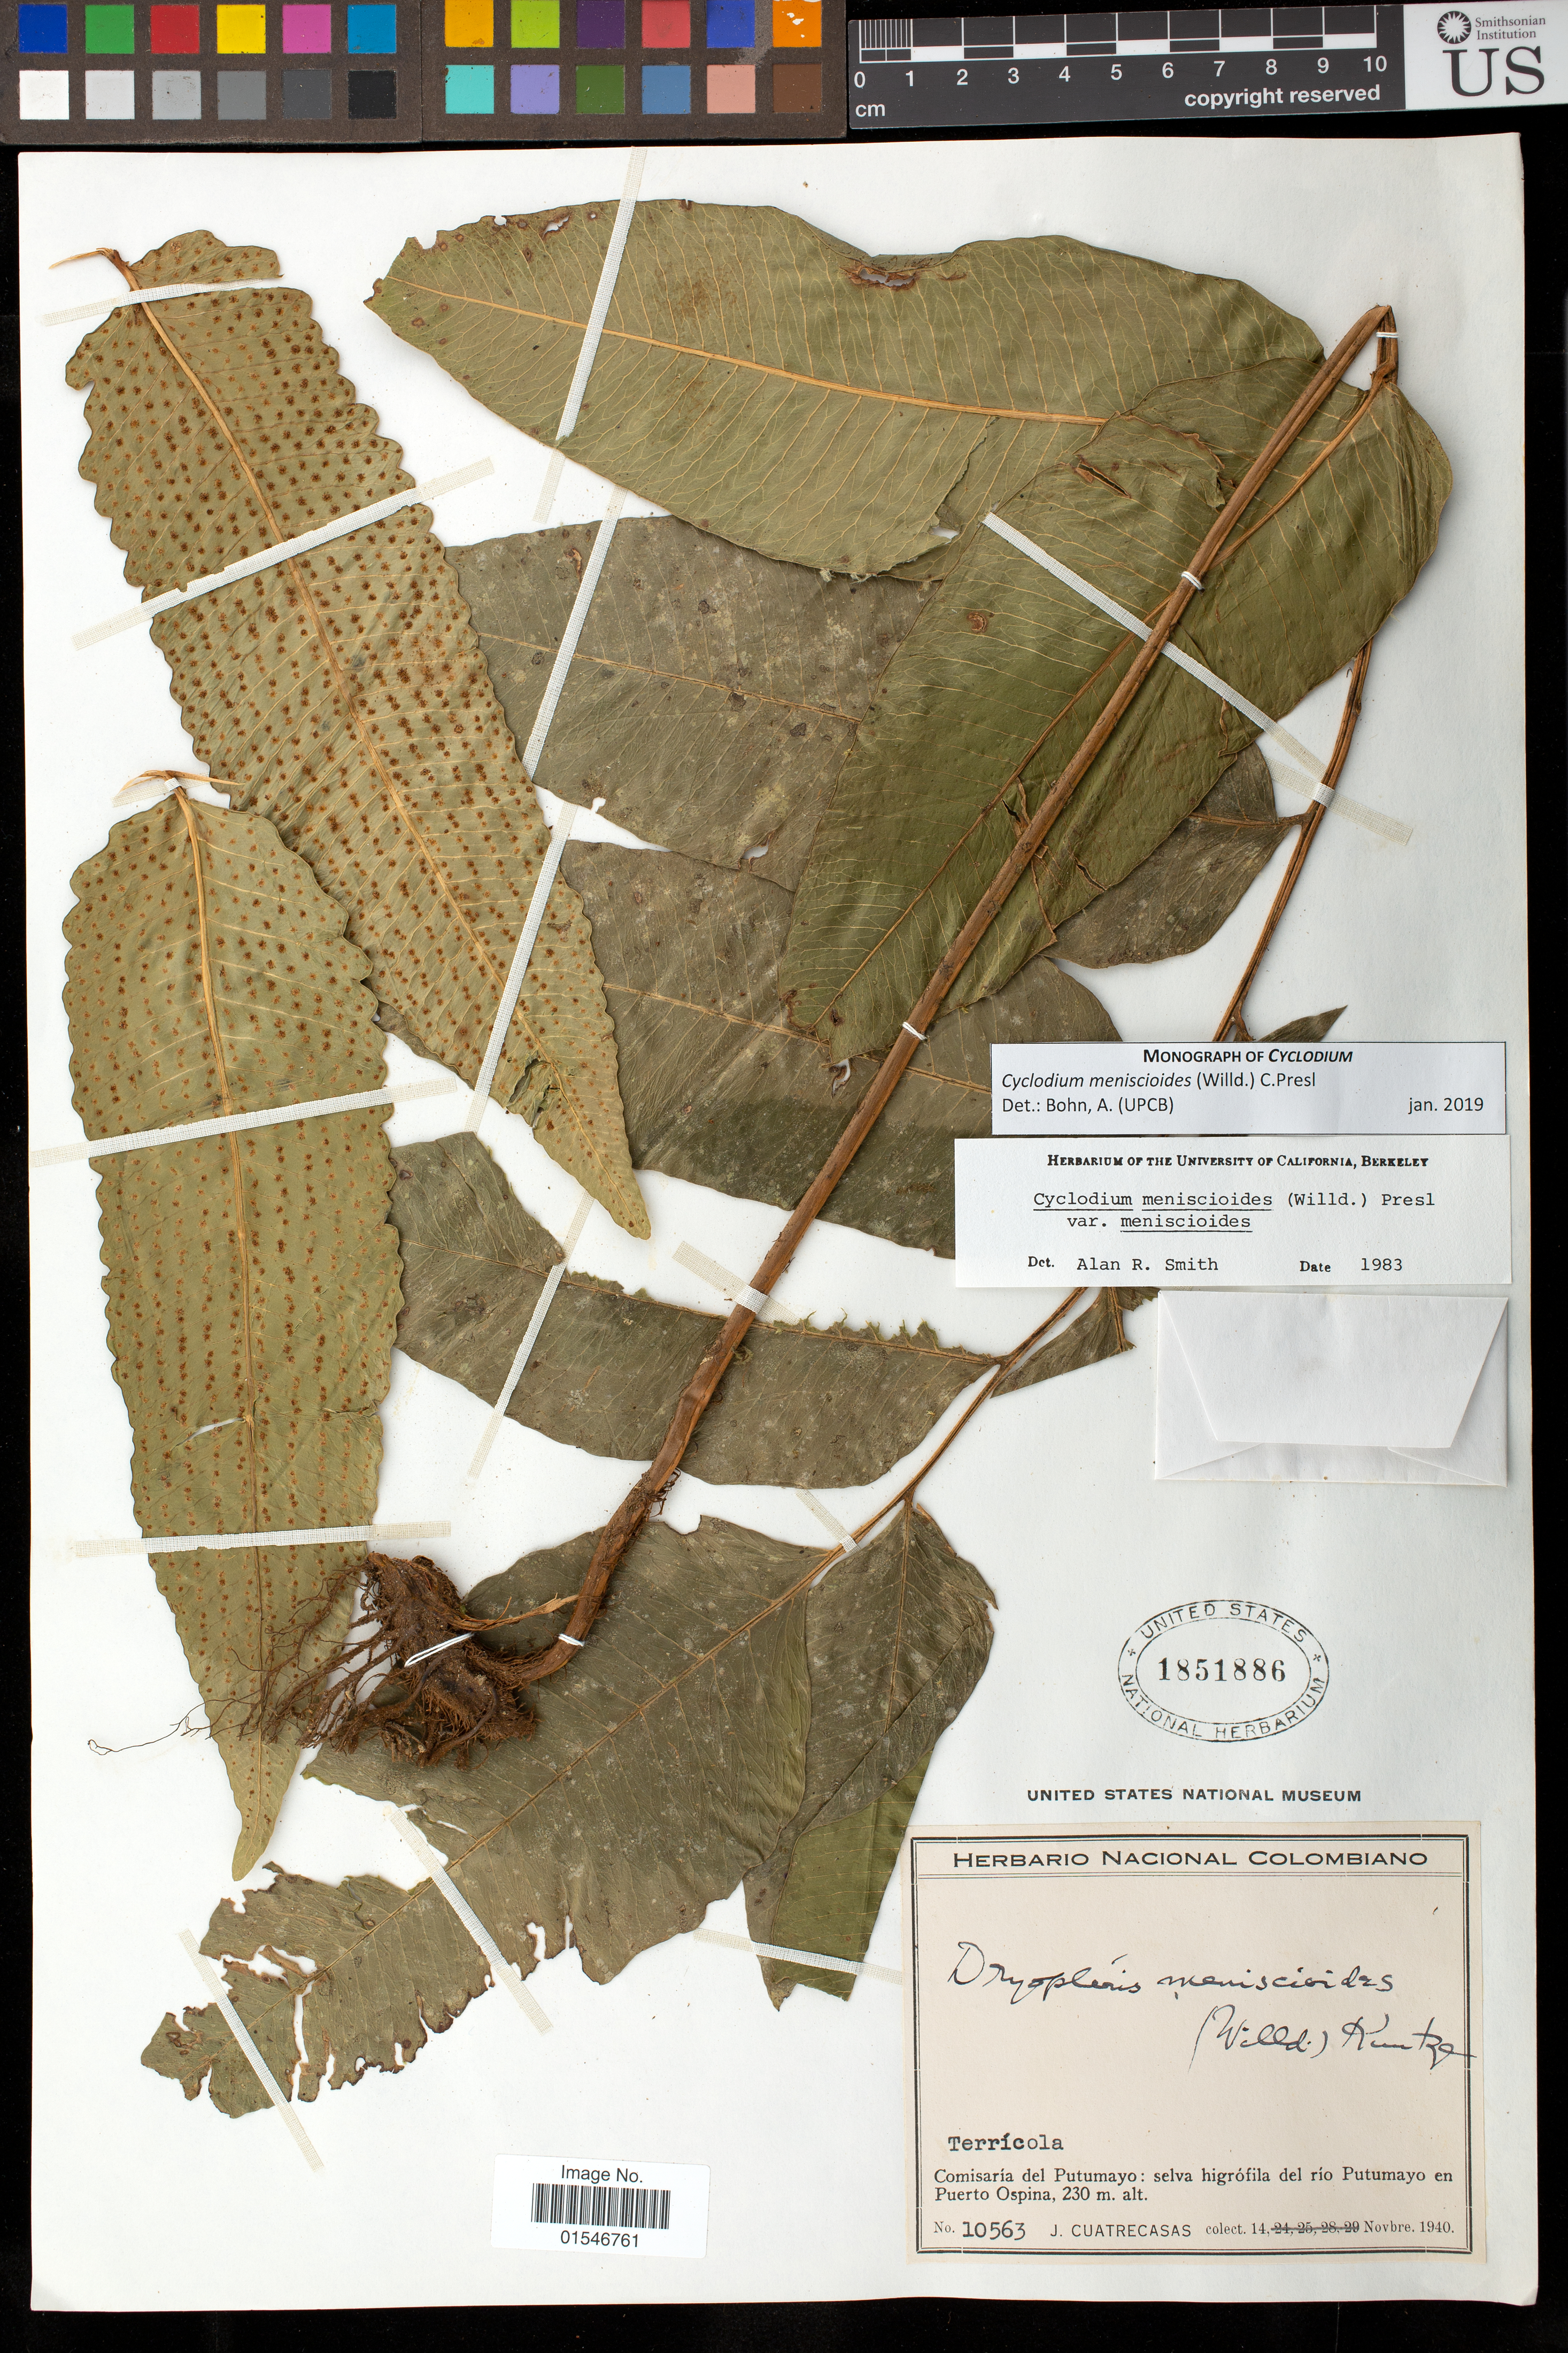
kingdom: Plantae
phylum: Tracheophyta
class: Polypodiopsida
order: Polypodiales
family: Dryopteridaceae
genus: Cyclodium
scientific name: Cyclodium meniscioides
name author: (Willd.) C. Presl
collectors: J. Cuatrecasas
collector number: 10563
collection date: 1940-11-14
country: Colombia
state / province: Putumayo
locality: Selva higrófila del río Putumayo en Puerto Ospina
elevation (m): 230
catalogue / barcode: US 1851886